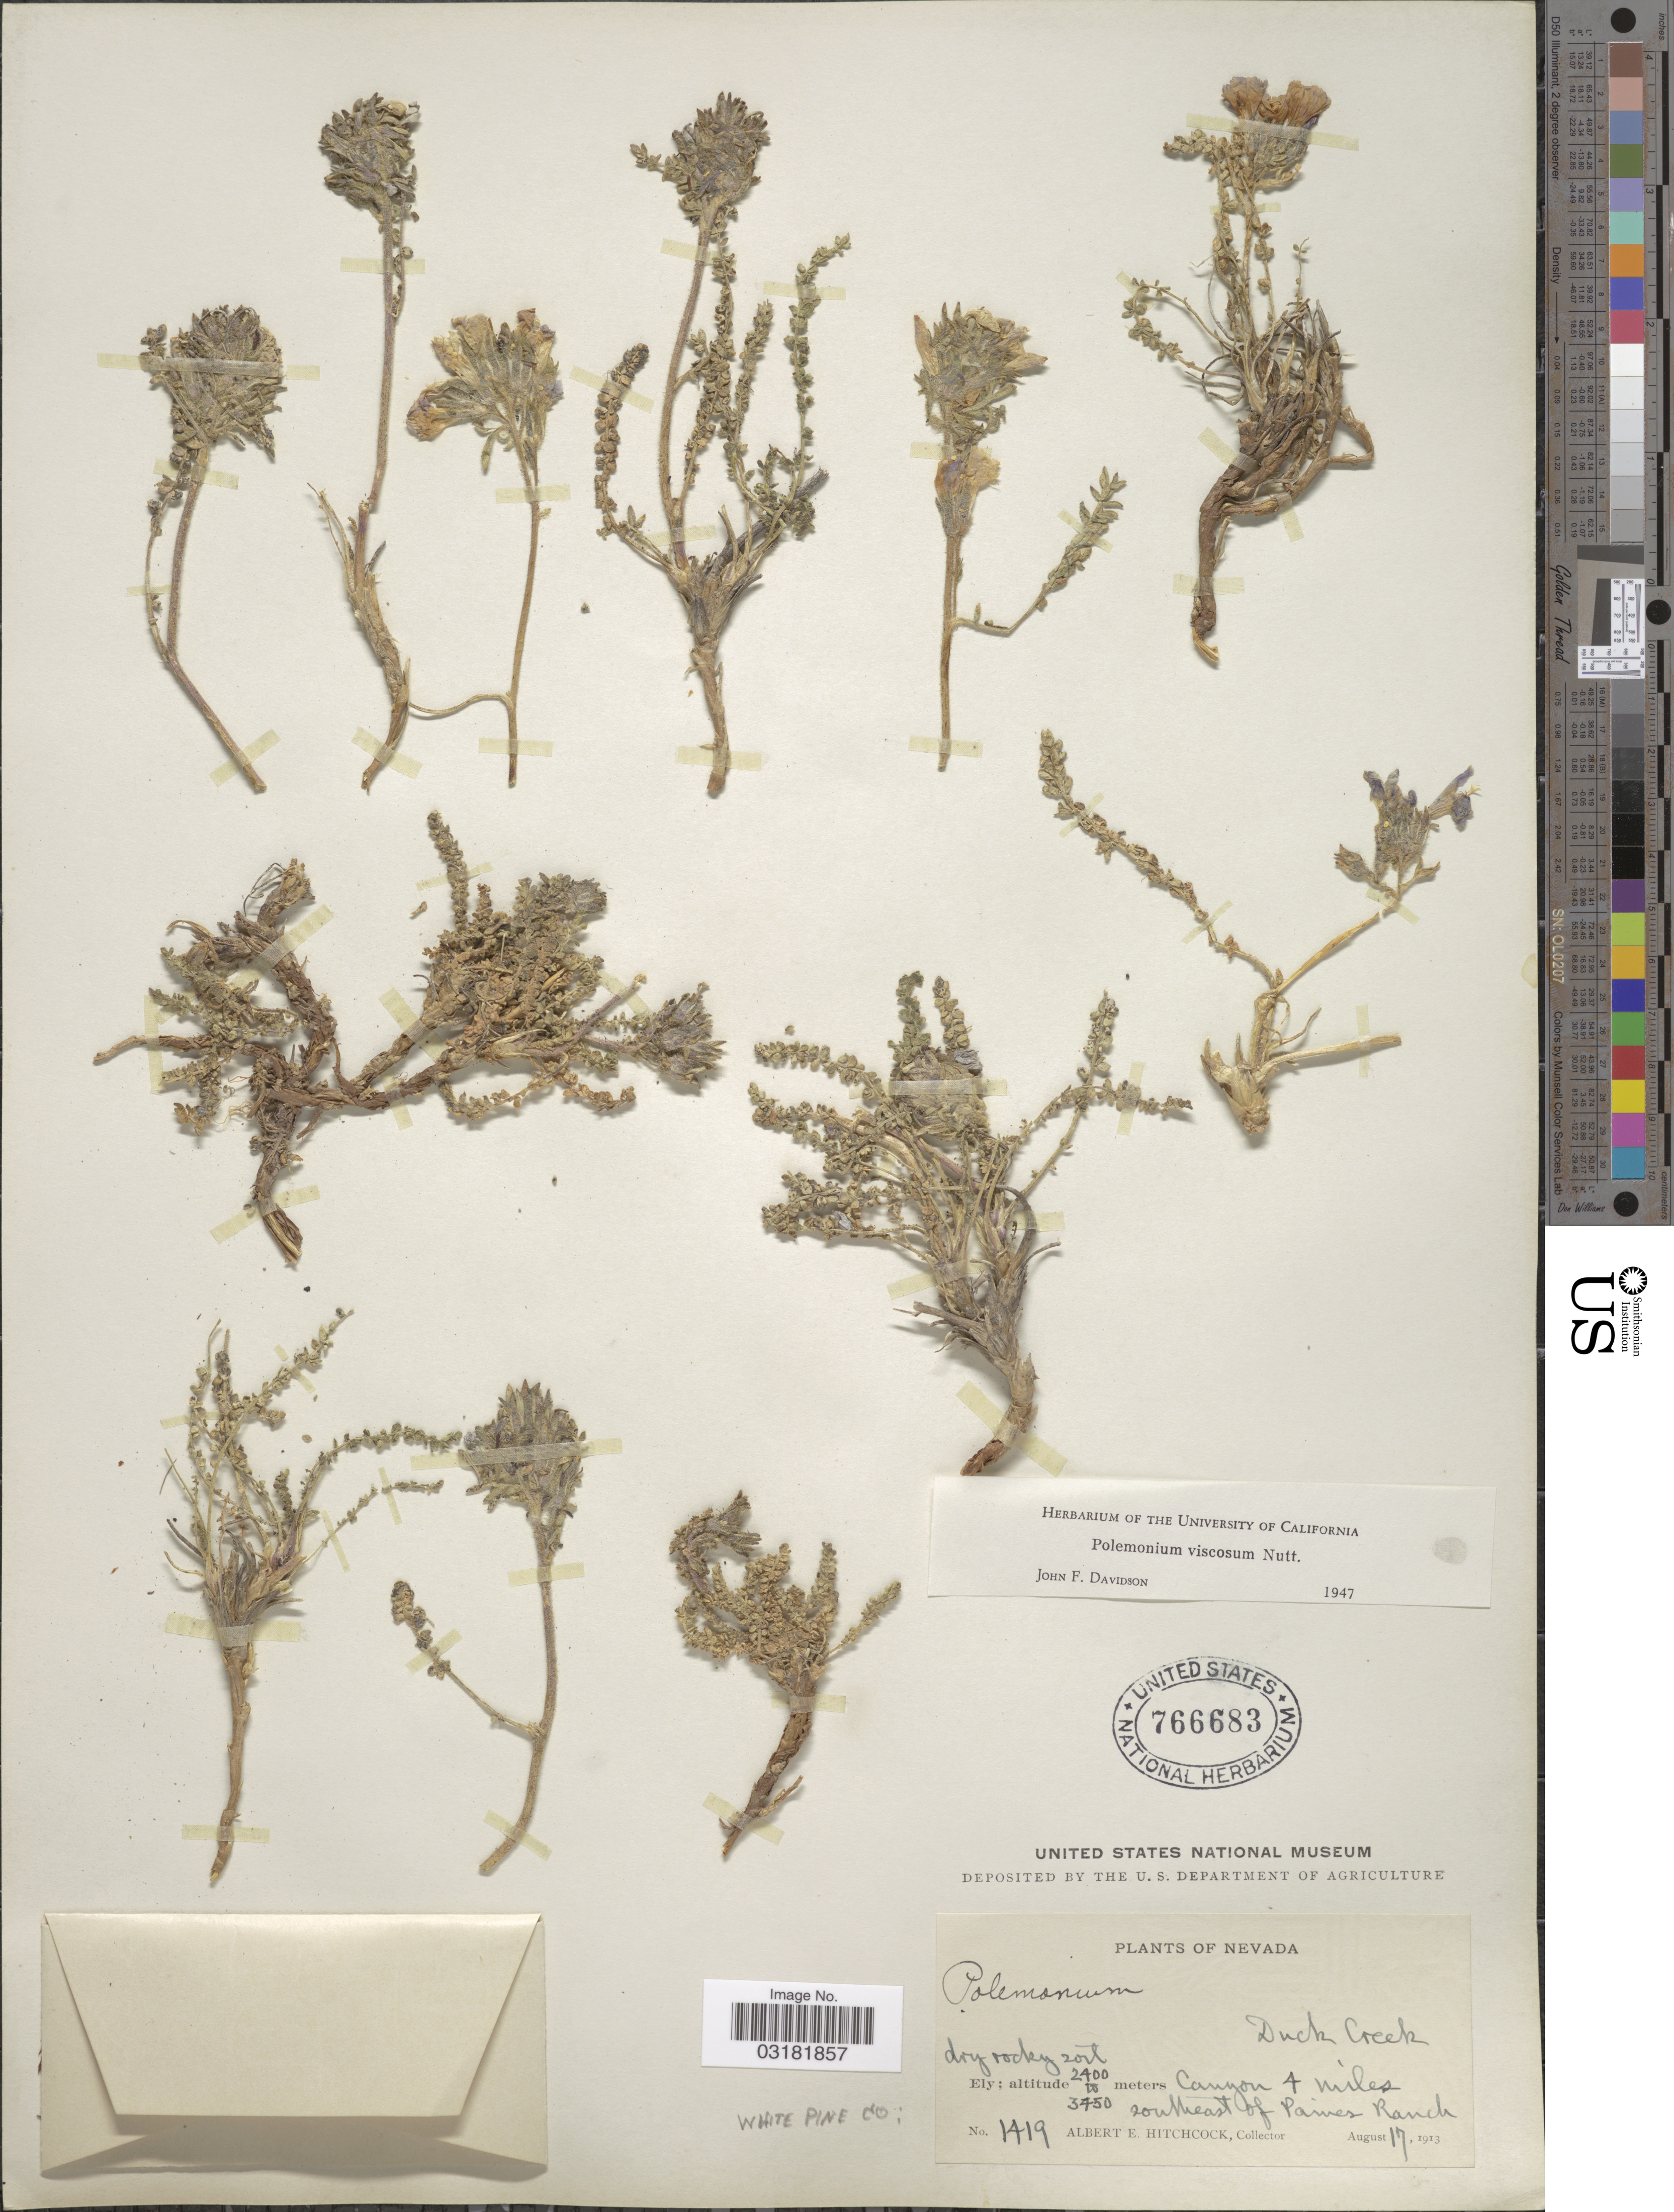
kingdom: Plantae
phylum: Tracheophyta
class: Magnoliopsida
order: Ericales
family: Polemoniaceae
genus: Polemonium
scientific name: Polemonium viscosum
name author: Nutt.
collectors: A. Hitchcock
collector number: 1419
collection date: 1913-08-17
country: United States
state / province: Nevada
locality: Ely. Duck Creek. Canyon 4 miles southeast of Paines Ranch. White Pine Co.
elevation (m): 2400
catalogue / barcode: US 766683